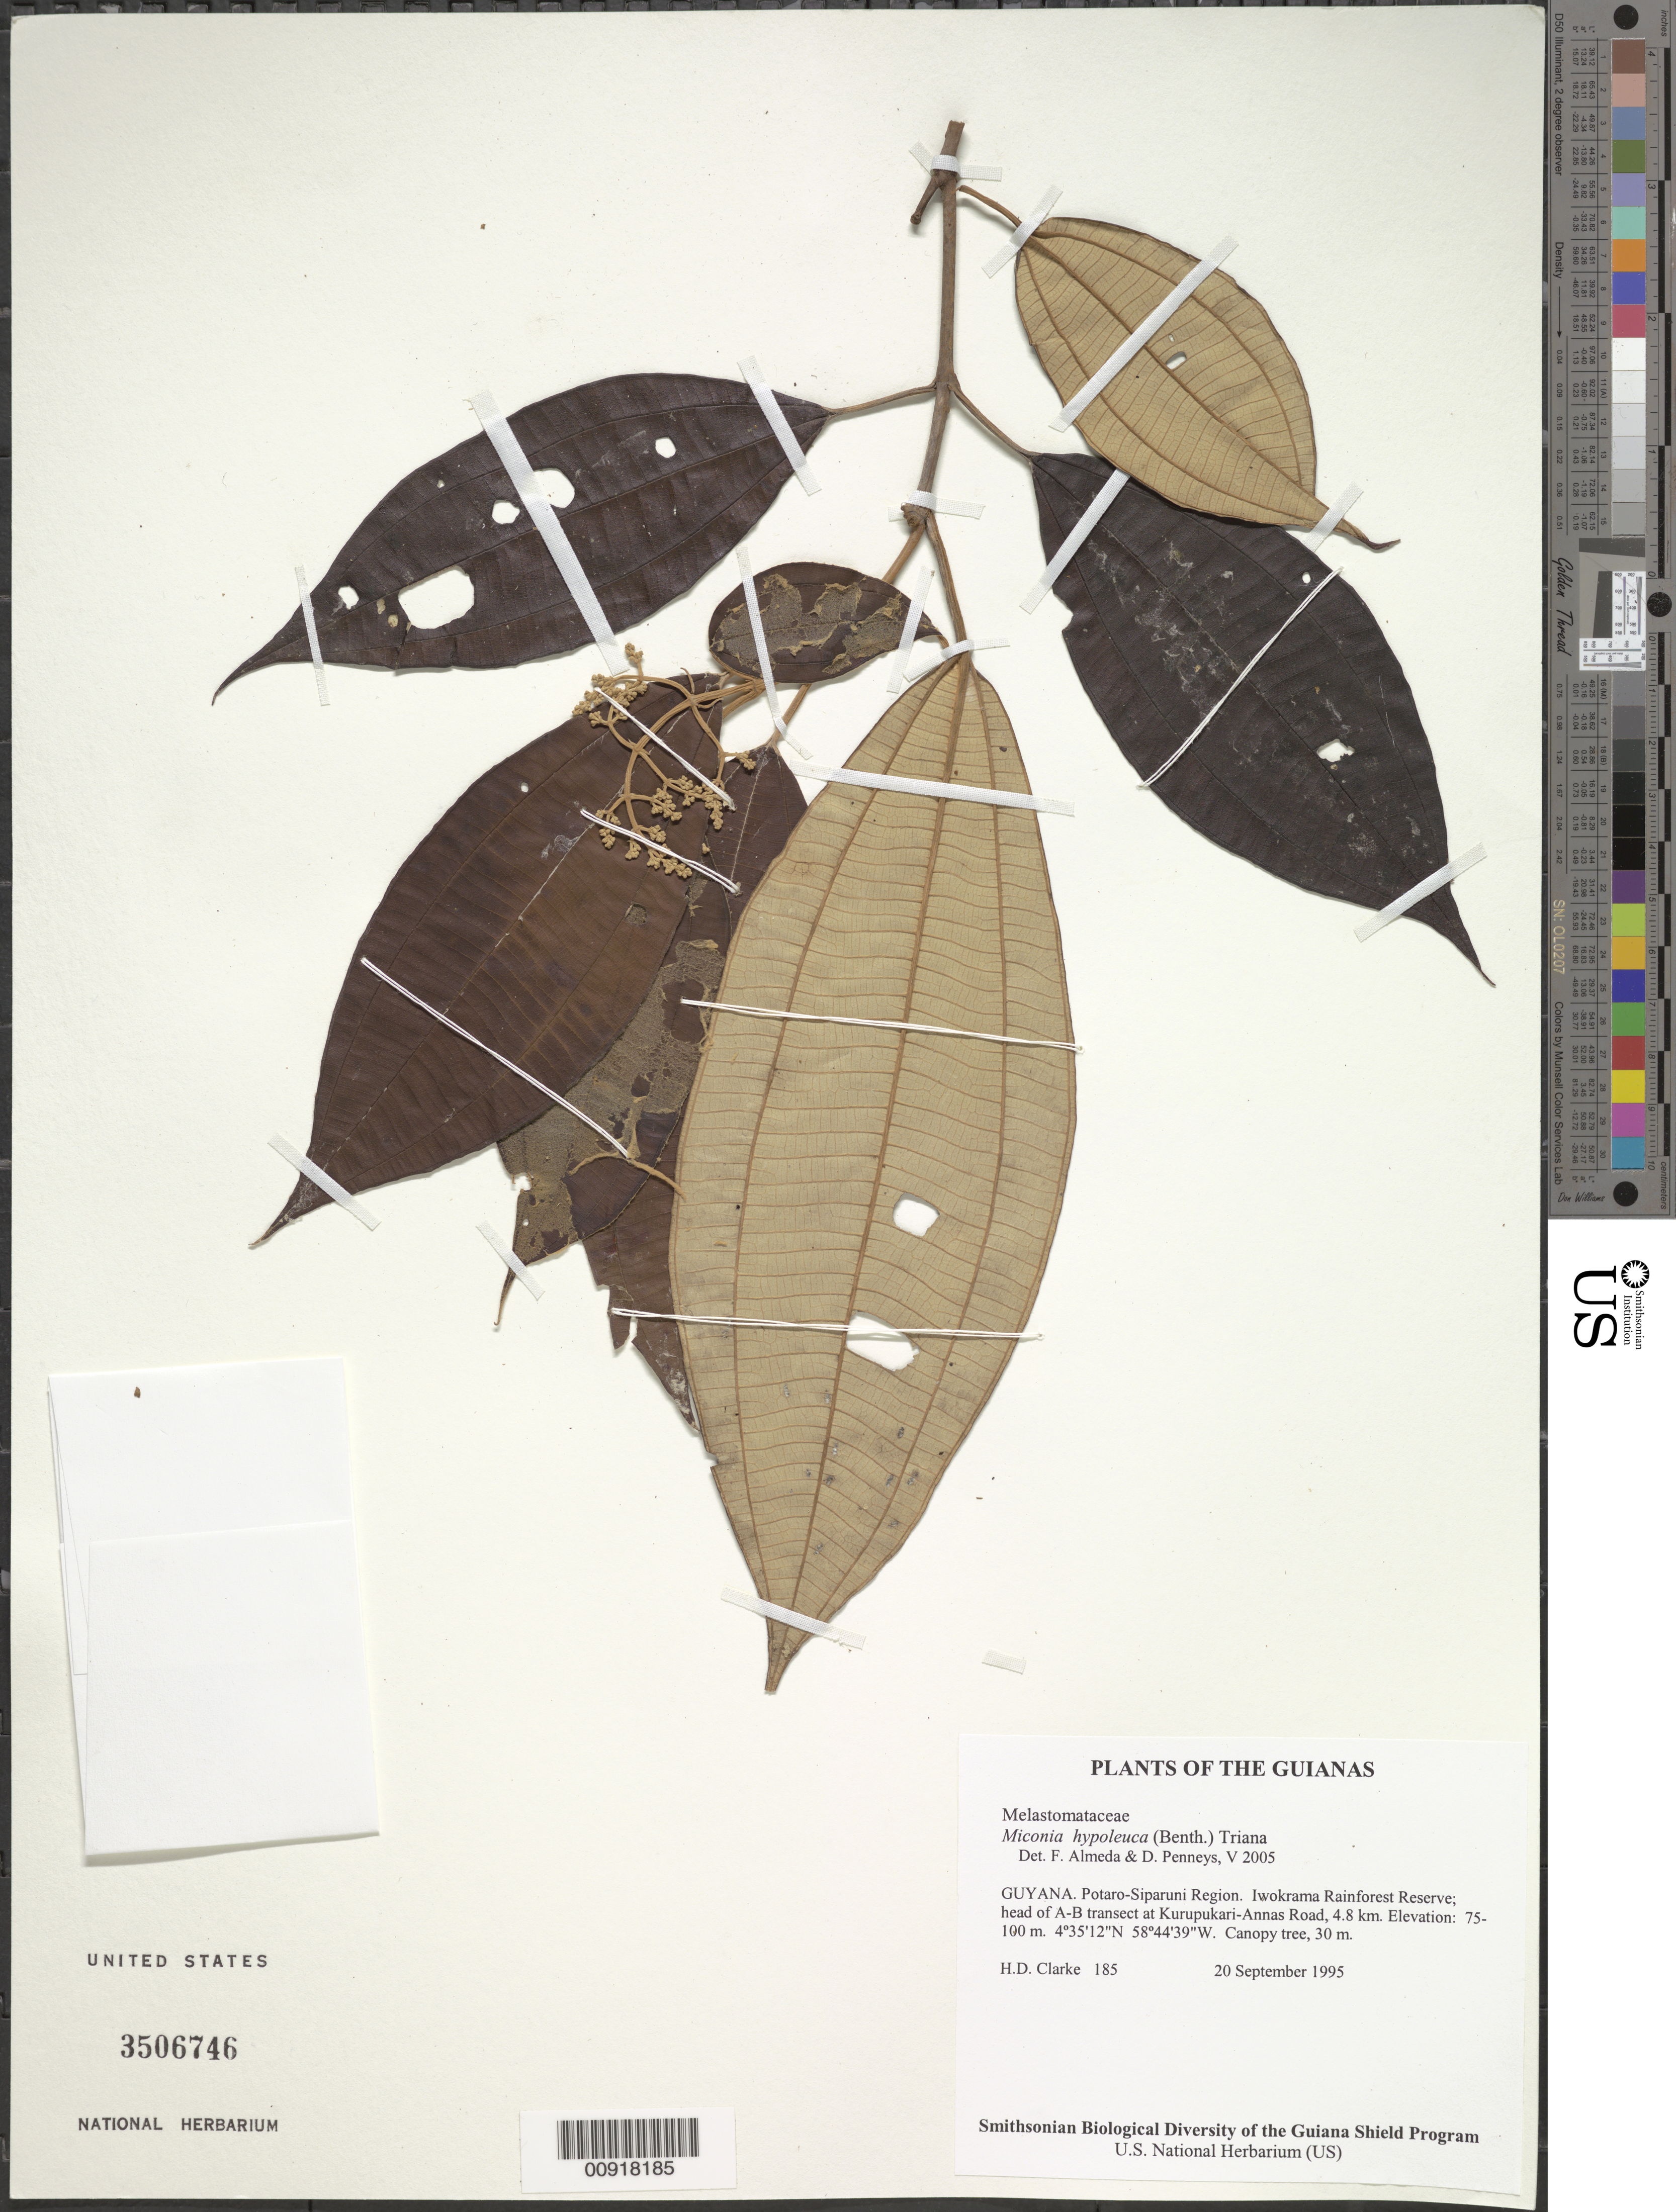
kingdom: Plantae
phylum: Tracheophyta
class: Magnoliopsida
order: Myrtales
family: Melastomataceae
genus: Miconia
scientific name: Miconia hypoleuca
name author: (Benth.) Triana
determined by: Almeda, F.; Penneys, D. S.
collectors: H. D. Clarke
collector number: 185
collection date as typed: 20 September 1995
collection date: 1995-09-20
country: Guyana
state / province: Potaro-Siparuni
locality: Iwokrama Rainforest Reserve; head of A-B transect at Kurupukari-Annas Road, 4.8 km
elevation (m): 75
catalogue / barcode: US 3506746